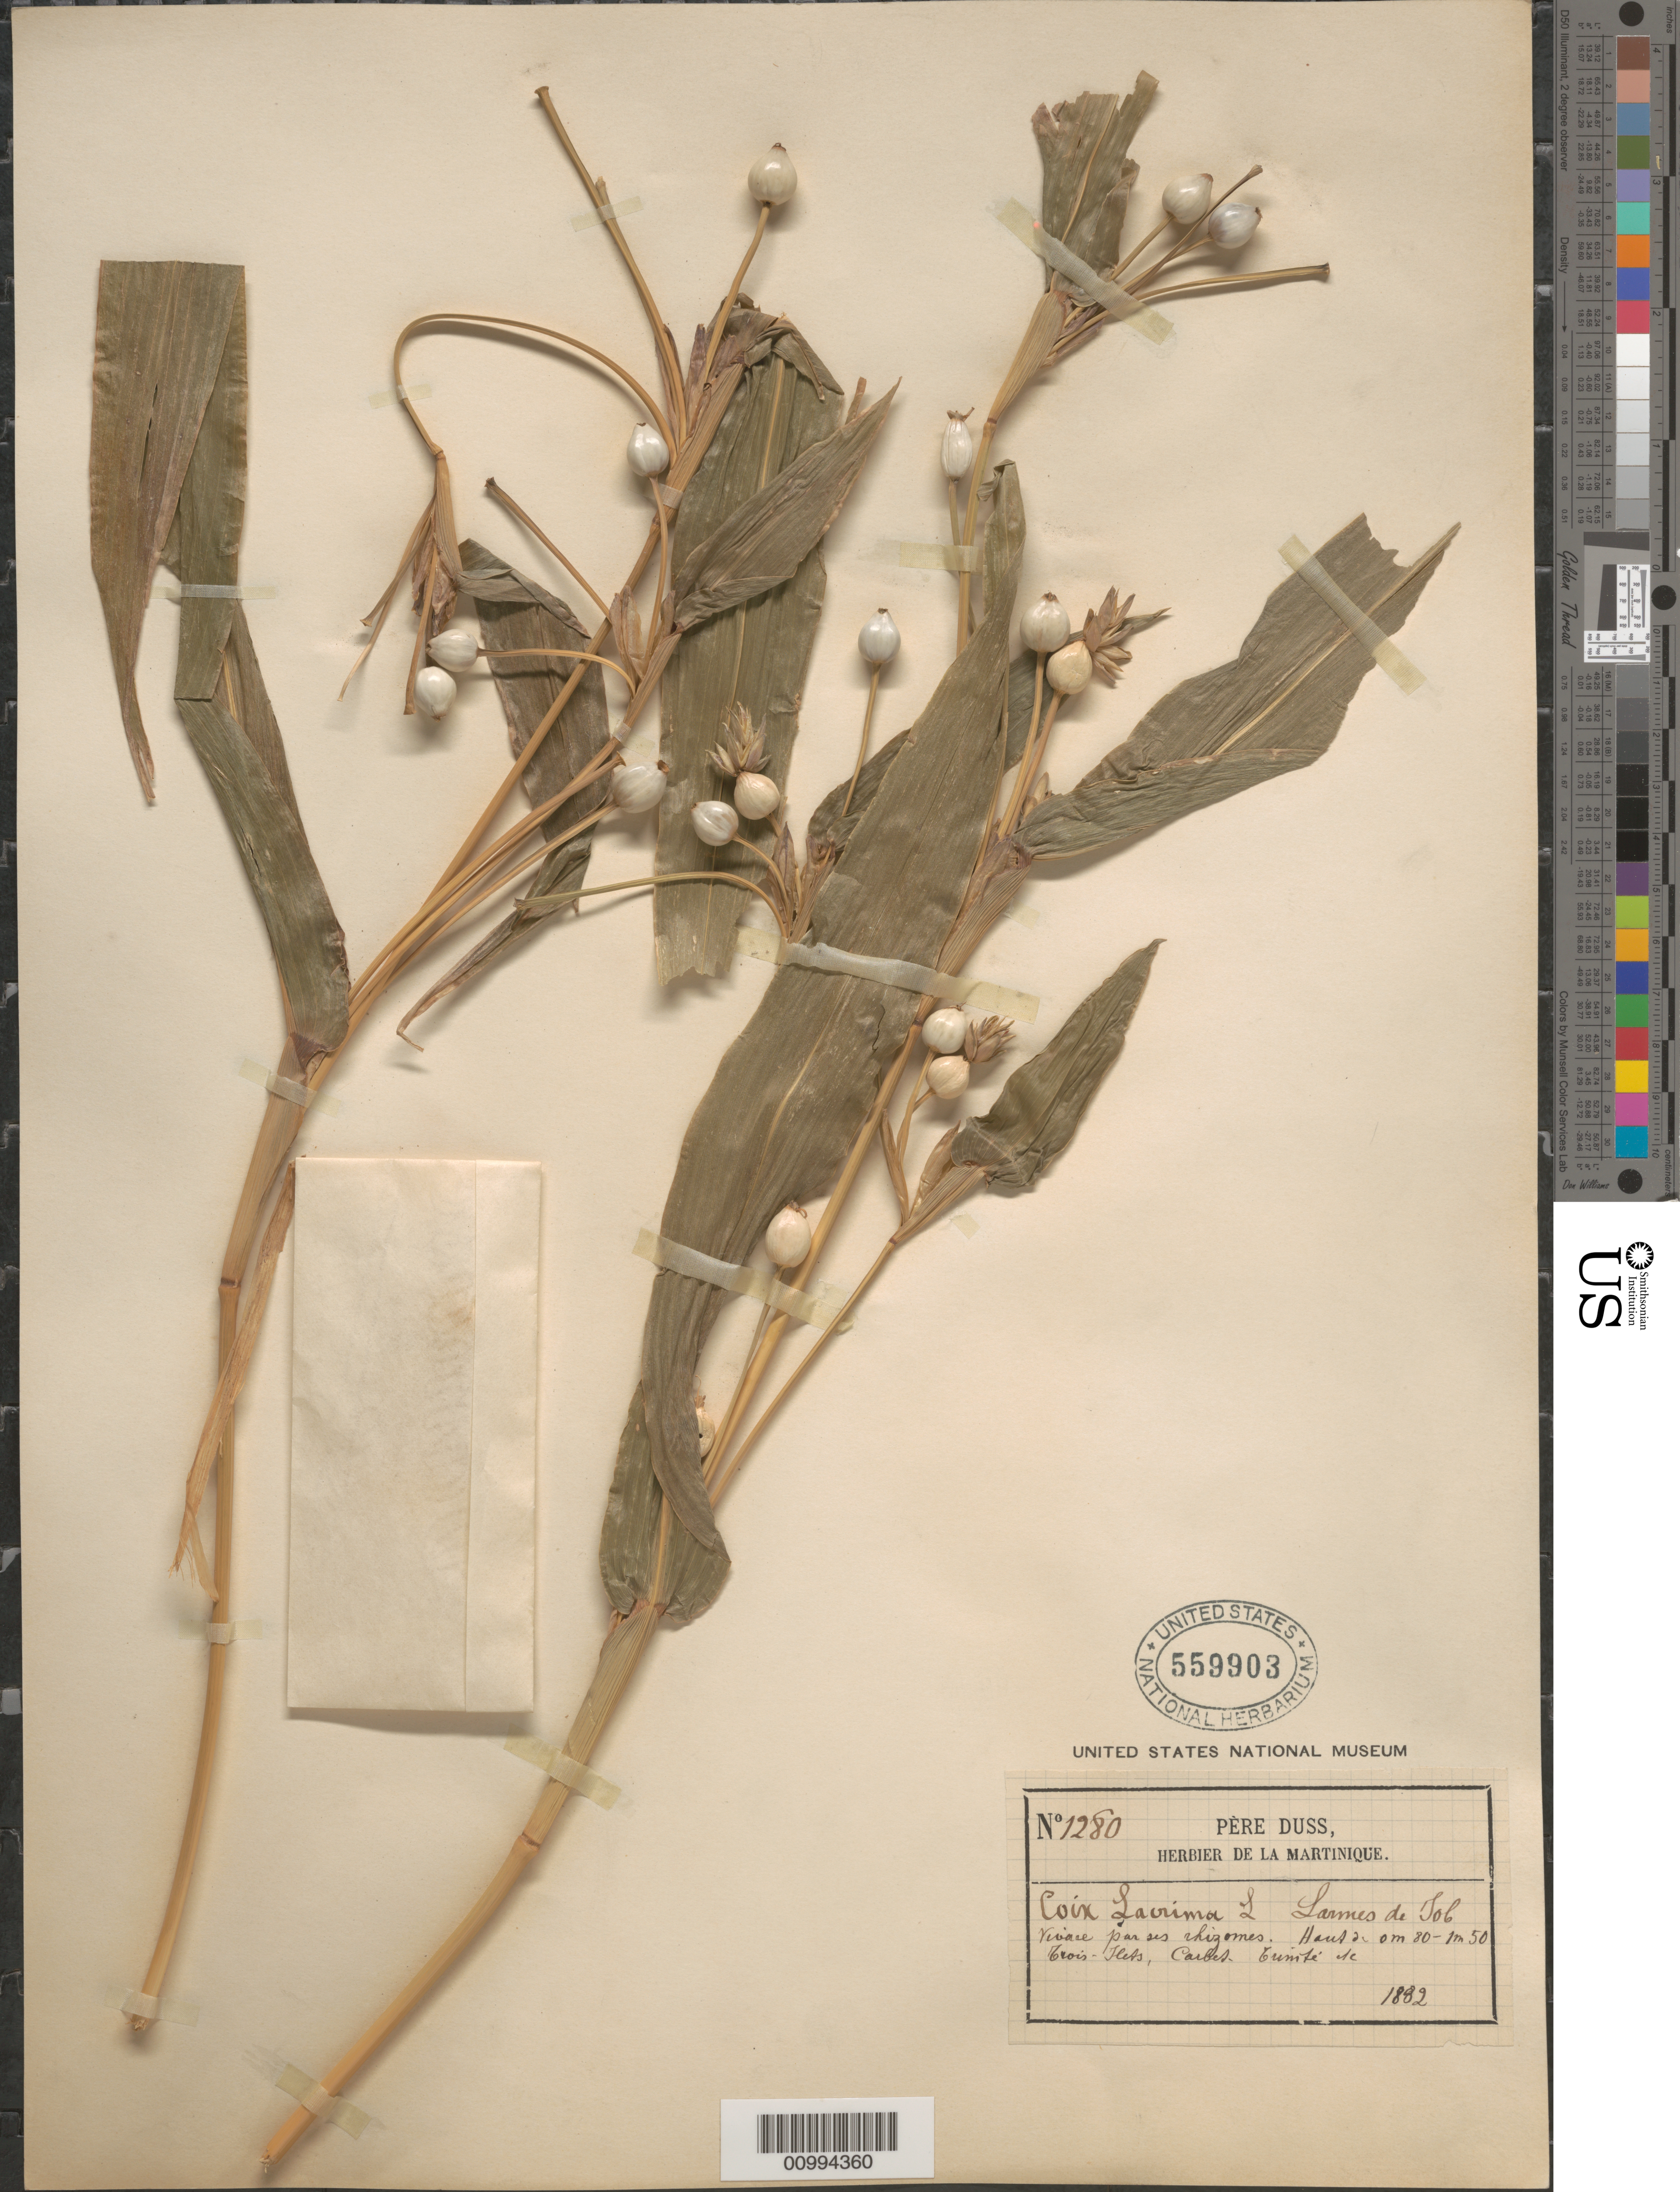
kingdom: Plantae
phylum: Tracheophyta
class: Liliopsida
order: Poales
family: Poaceae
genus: Coix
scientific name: Coix lacryma-jobi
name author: L.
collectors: Père Duss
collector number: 1280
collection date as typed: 1882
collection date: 1882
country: Martinique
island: Martinique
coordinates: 0 N, 0 E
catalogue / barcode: US 559903